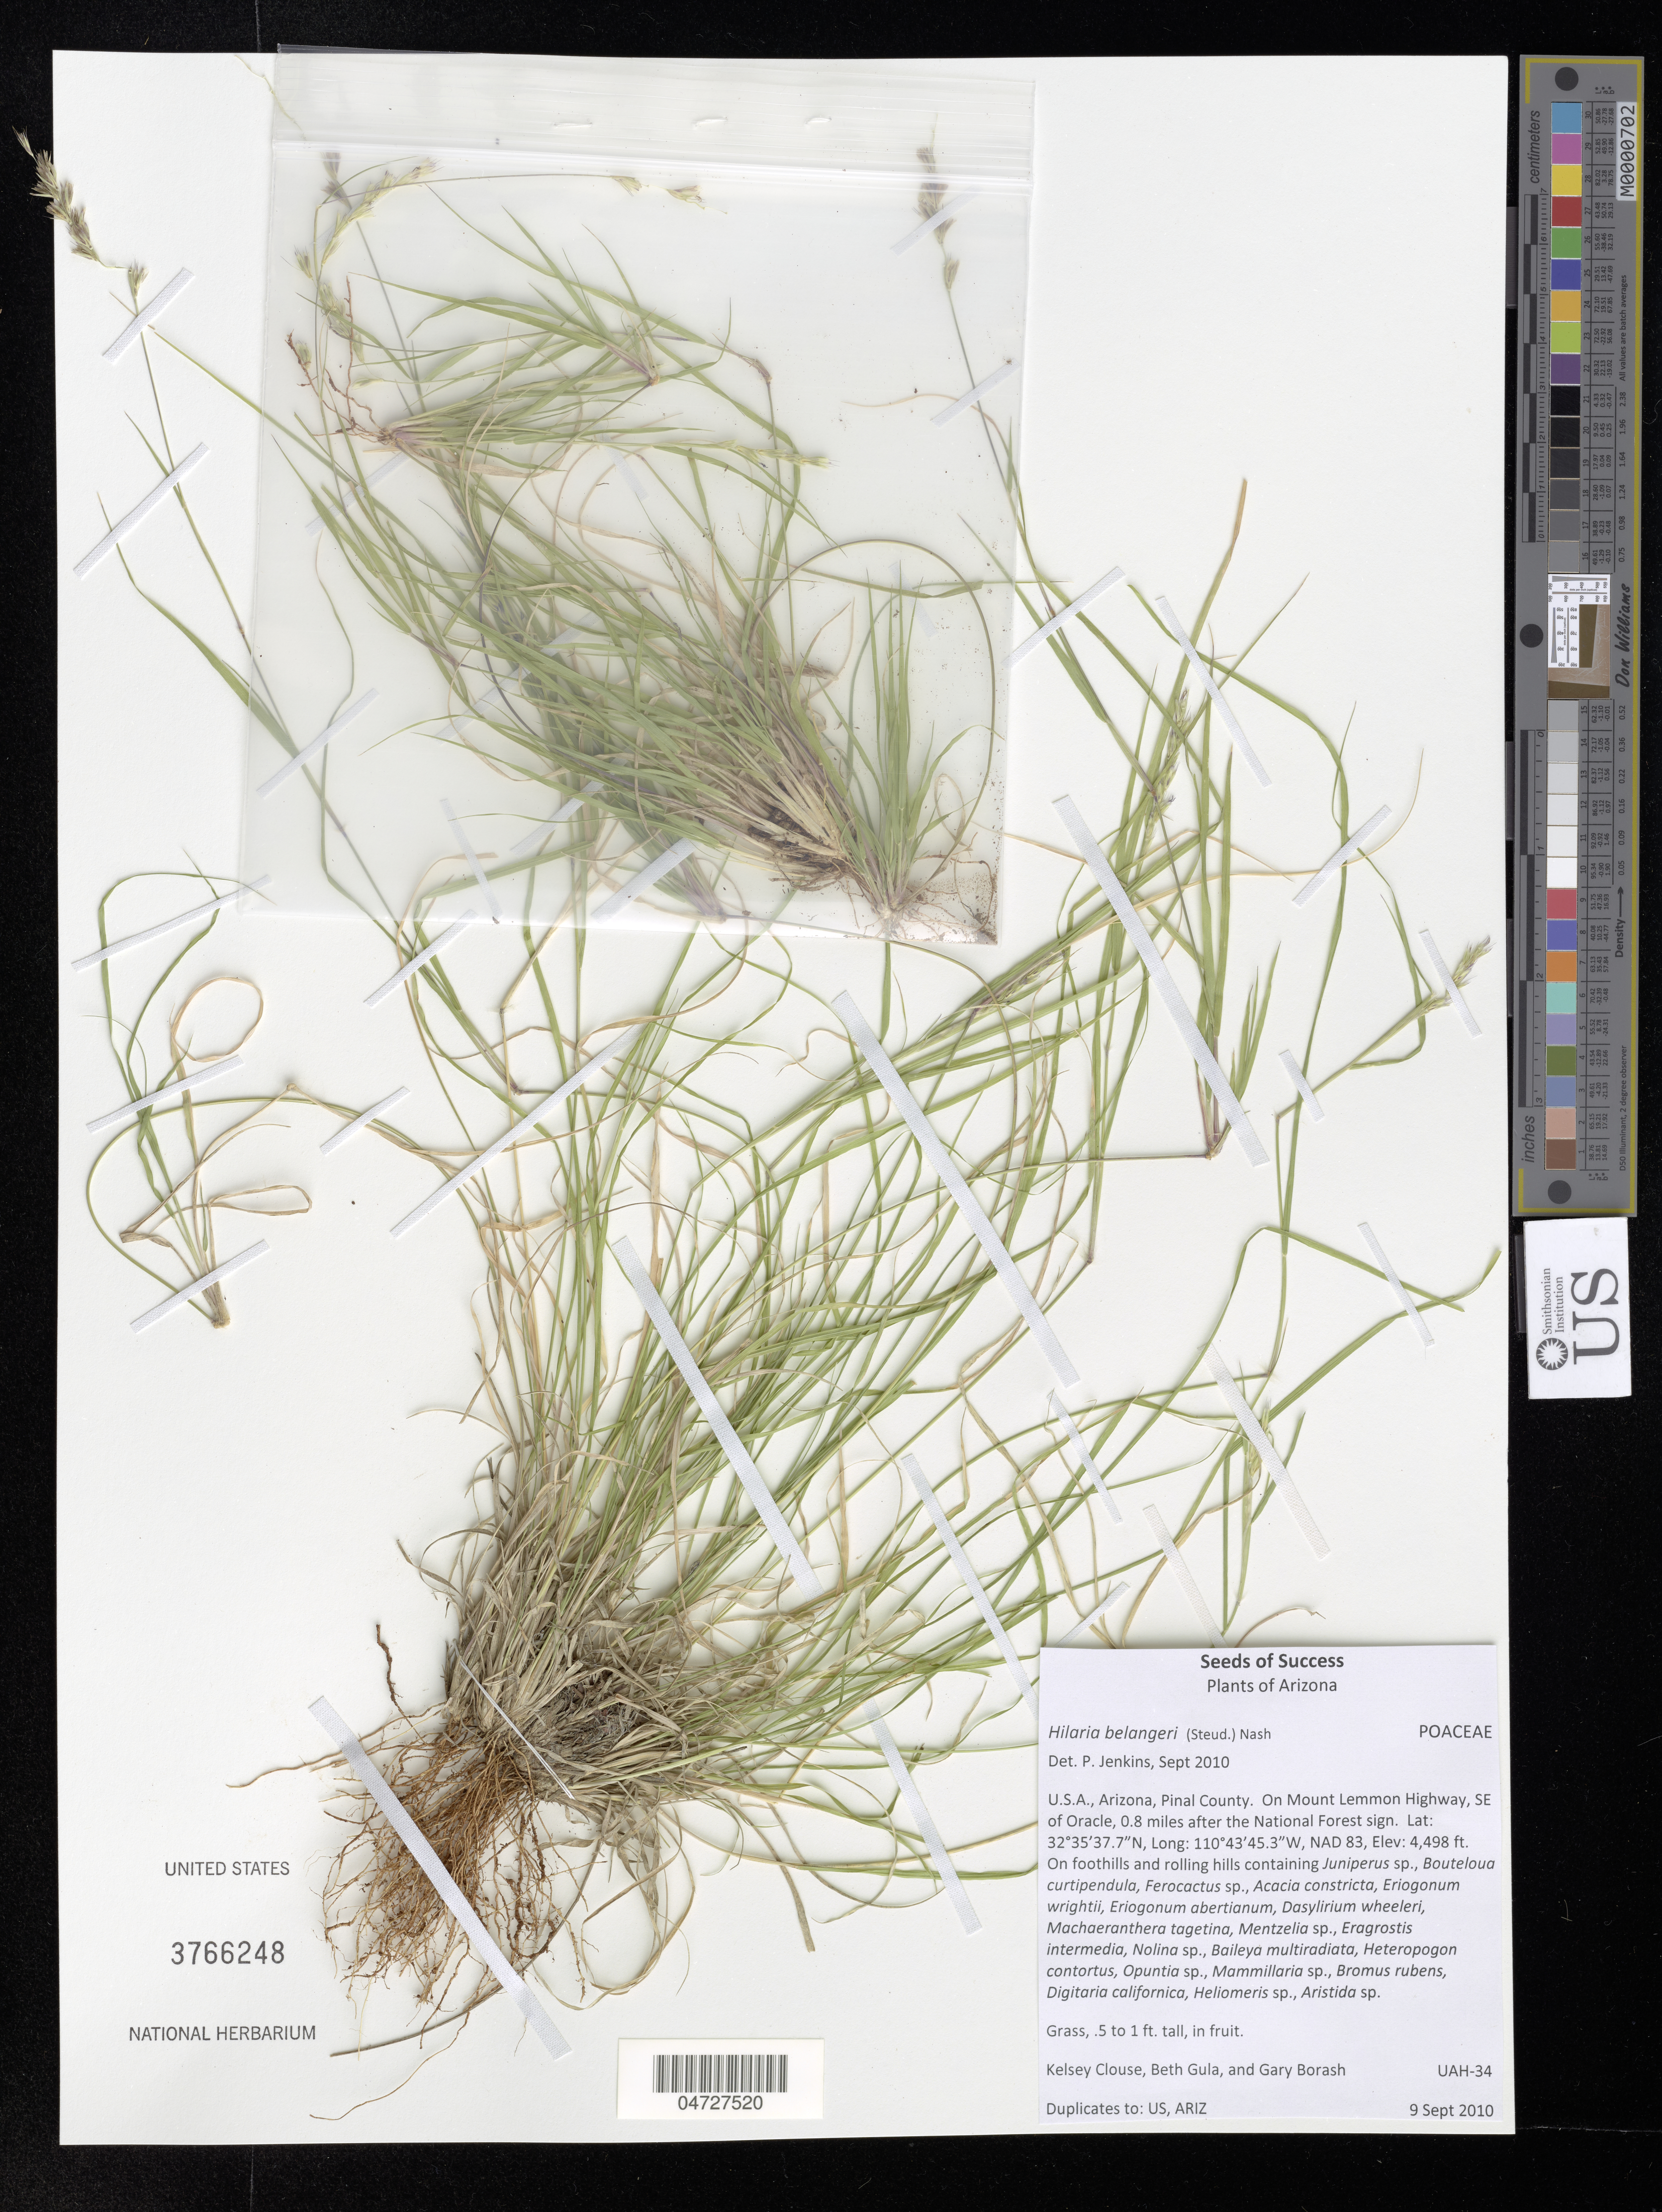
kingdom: Plantae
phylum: Tracheophyta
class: Liliopsida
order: Poales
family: Poaceae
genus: Hilaria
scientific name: Hilaria belangeri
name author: (Steud.) Nash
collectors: K. Clouse, B. Gula & G. Borash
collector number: UAH-34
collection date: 2010-09-09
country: United States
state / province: Arizona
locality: Pinal County. On Mount Lemmon Highway, SE of Oracle, 0.8 miles after National Forest sign.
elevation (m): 1371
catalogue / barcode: US 3766248